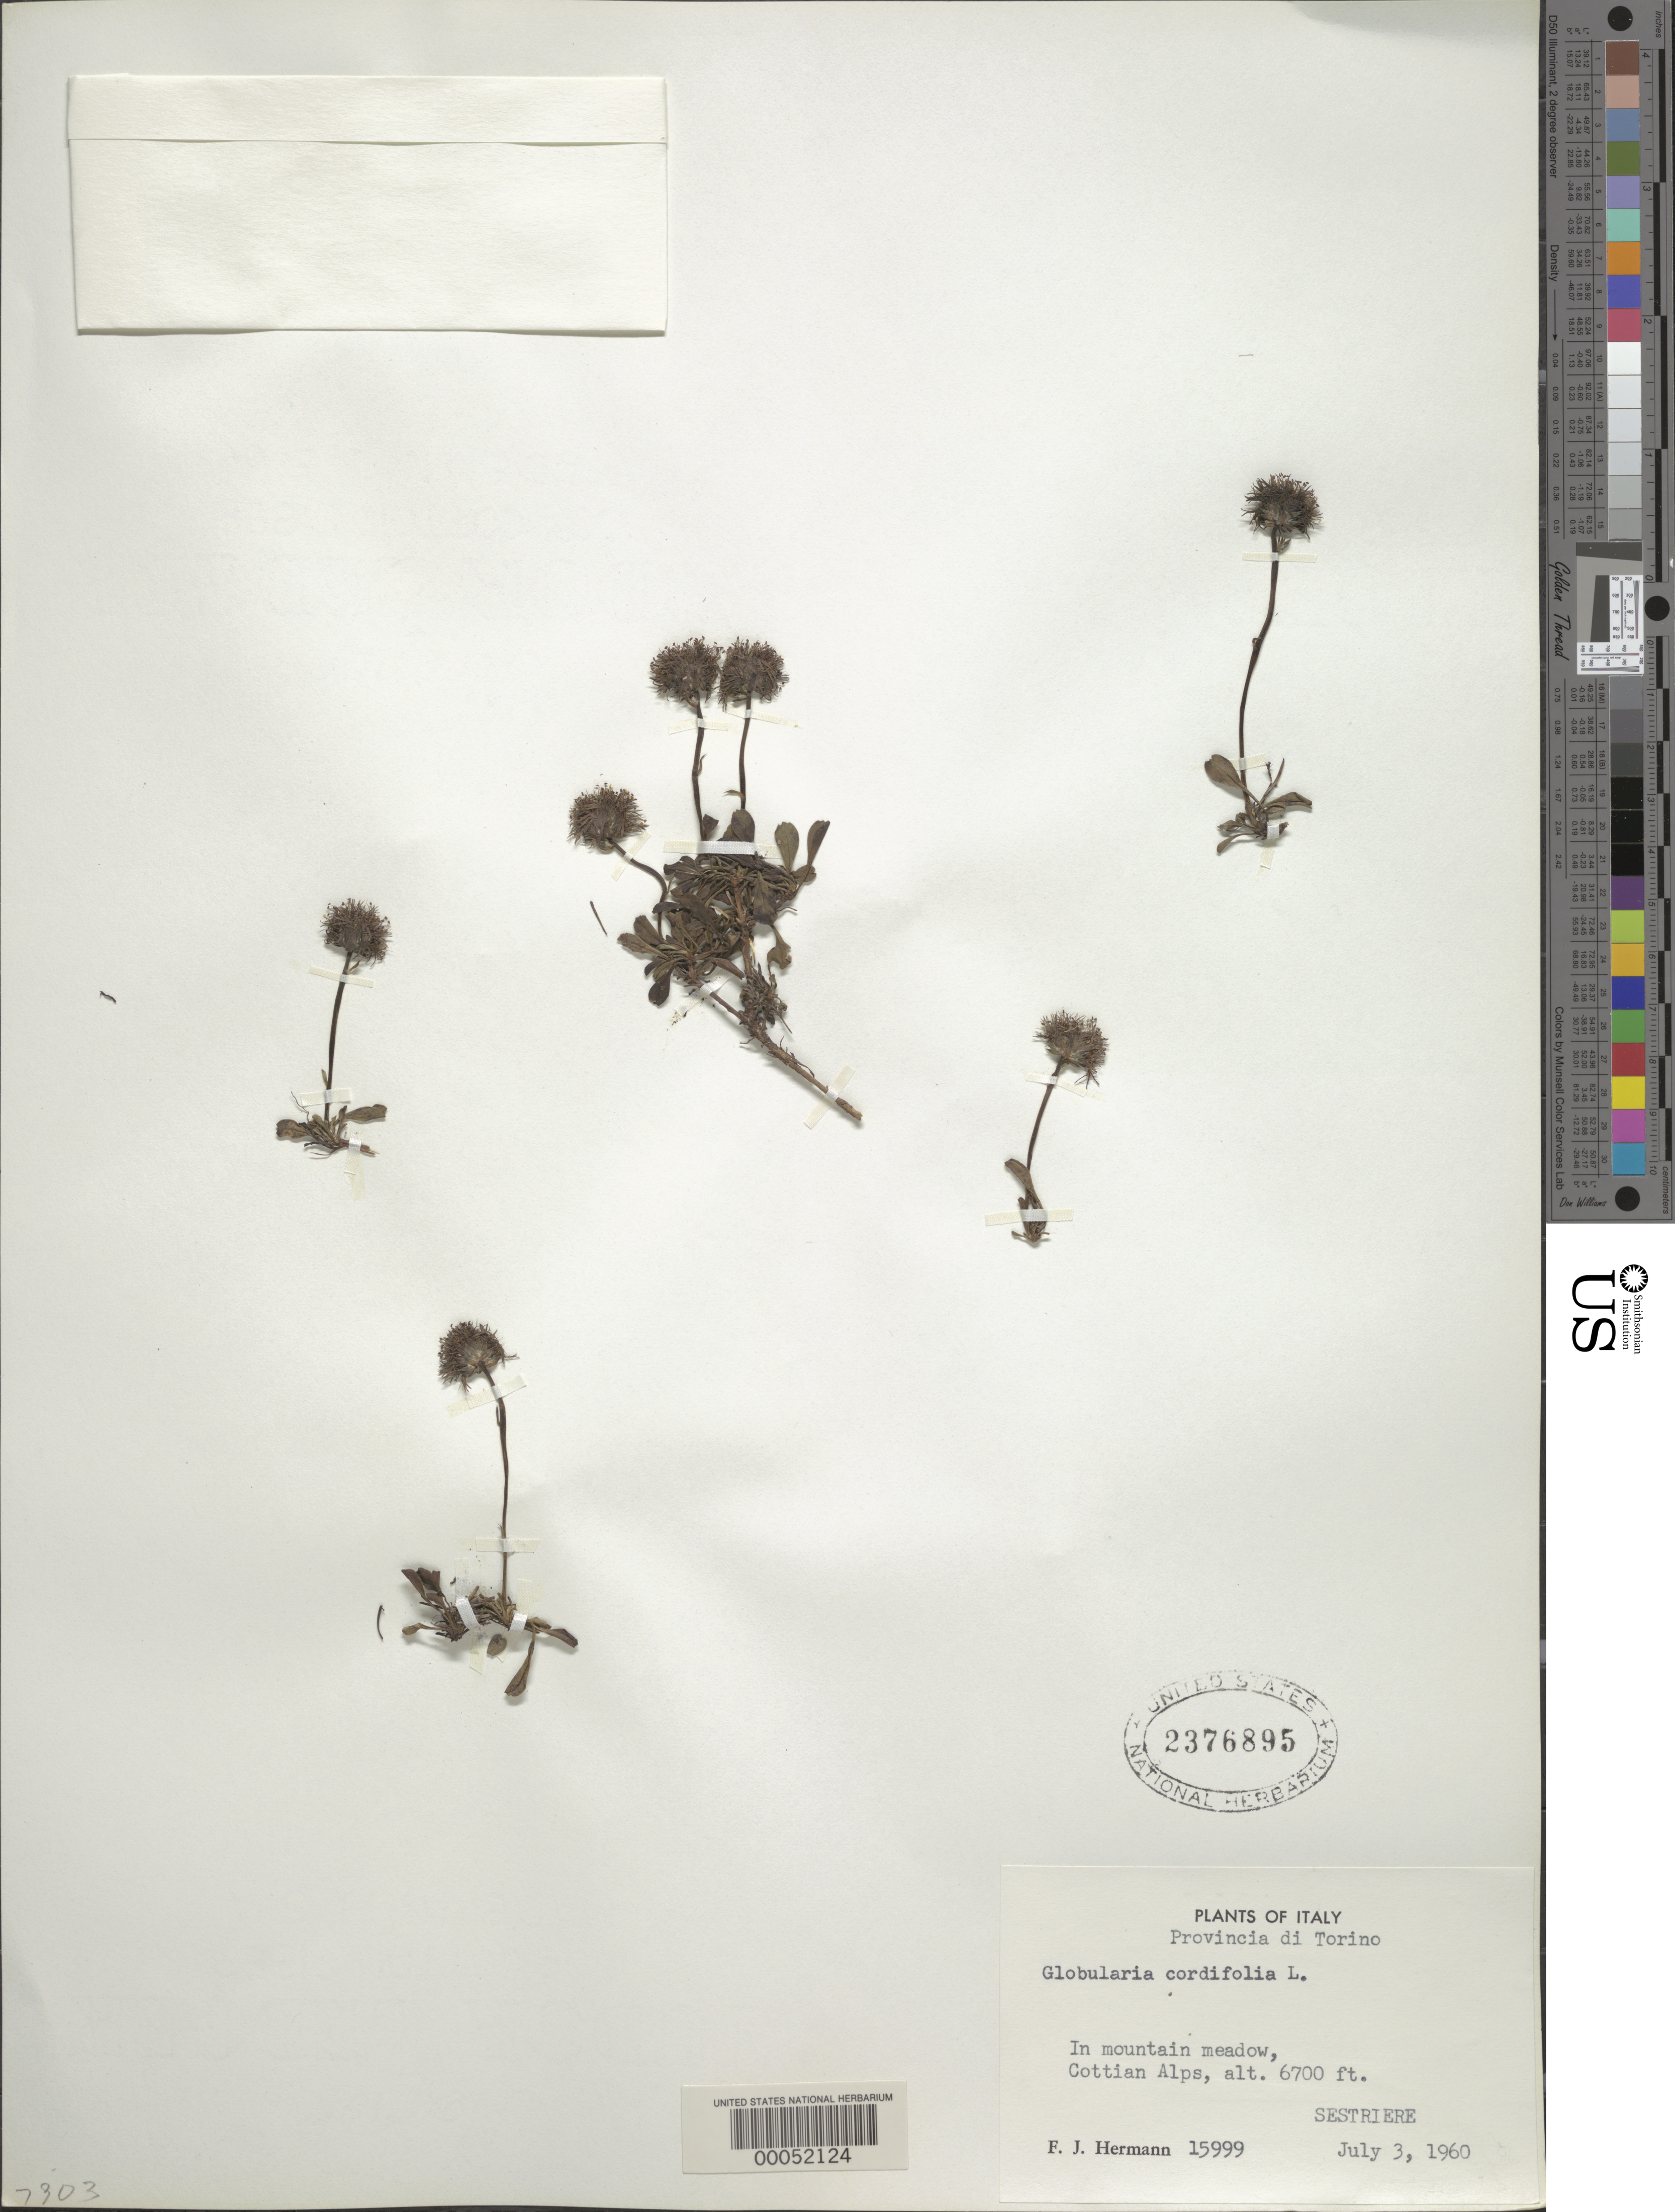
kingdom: Plantae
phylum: Tracheophyta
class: Magnoliopsida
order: Lamiales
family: Plantaginaceae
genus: Globularia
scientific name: Globularia cordifolia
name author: L.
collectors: F. J. Hermann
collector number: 15999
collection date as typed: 03 Jul 1960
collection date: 1960-07-03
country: Italy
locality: In mountain meadow, cottian alps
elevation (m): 2042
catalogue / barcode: US 2376895